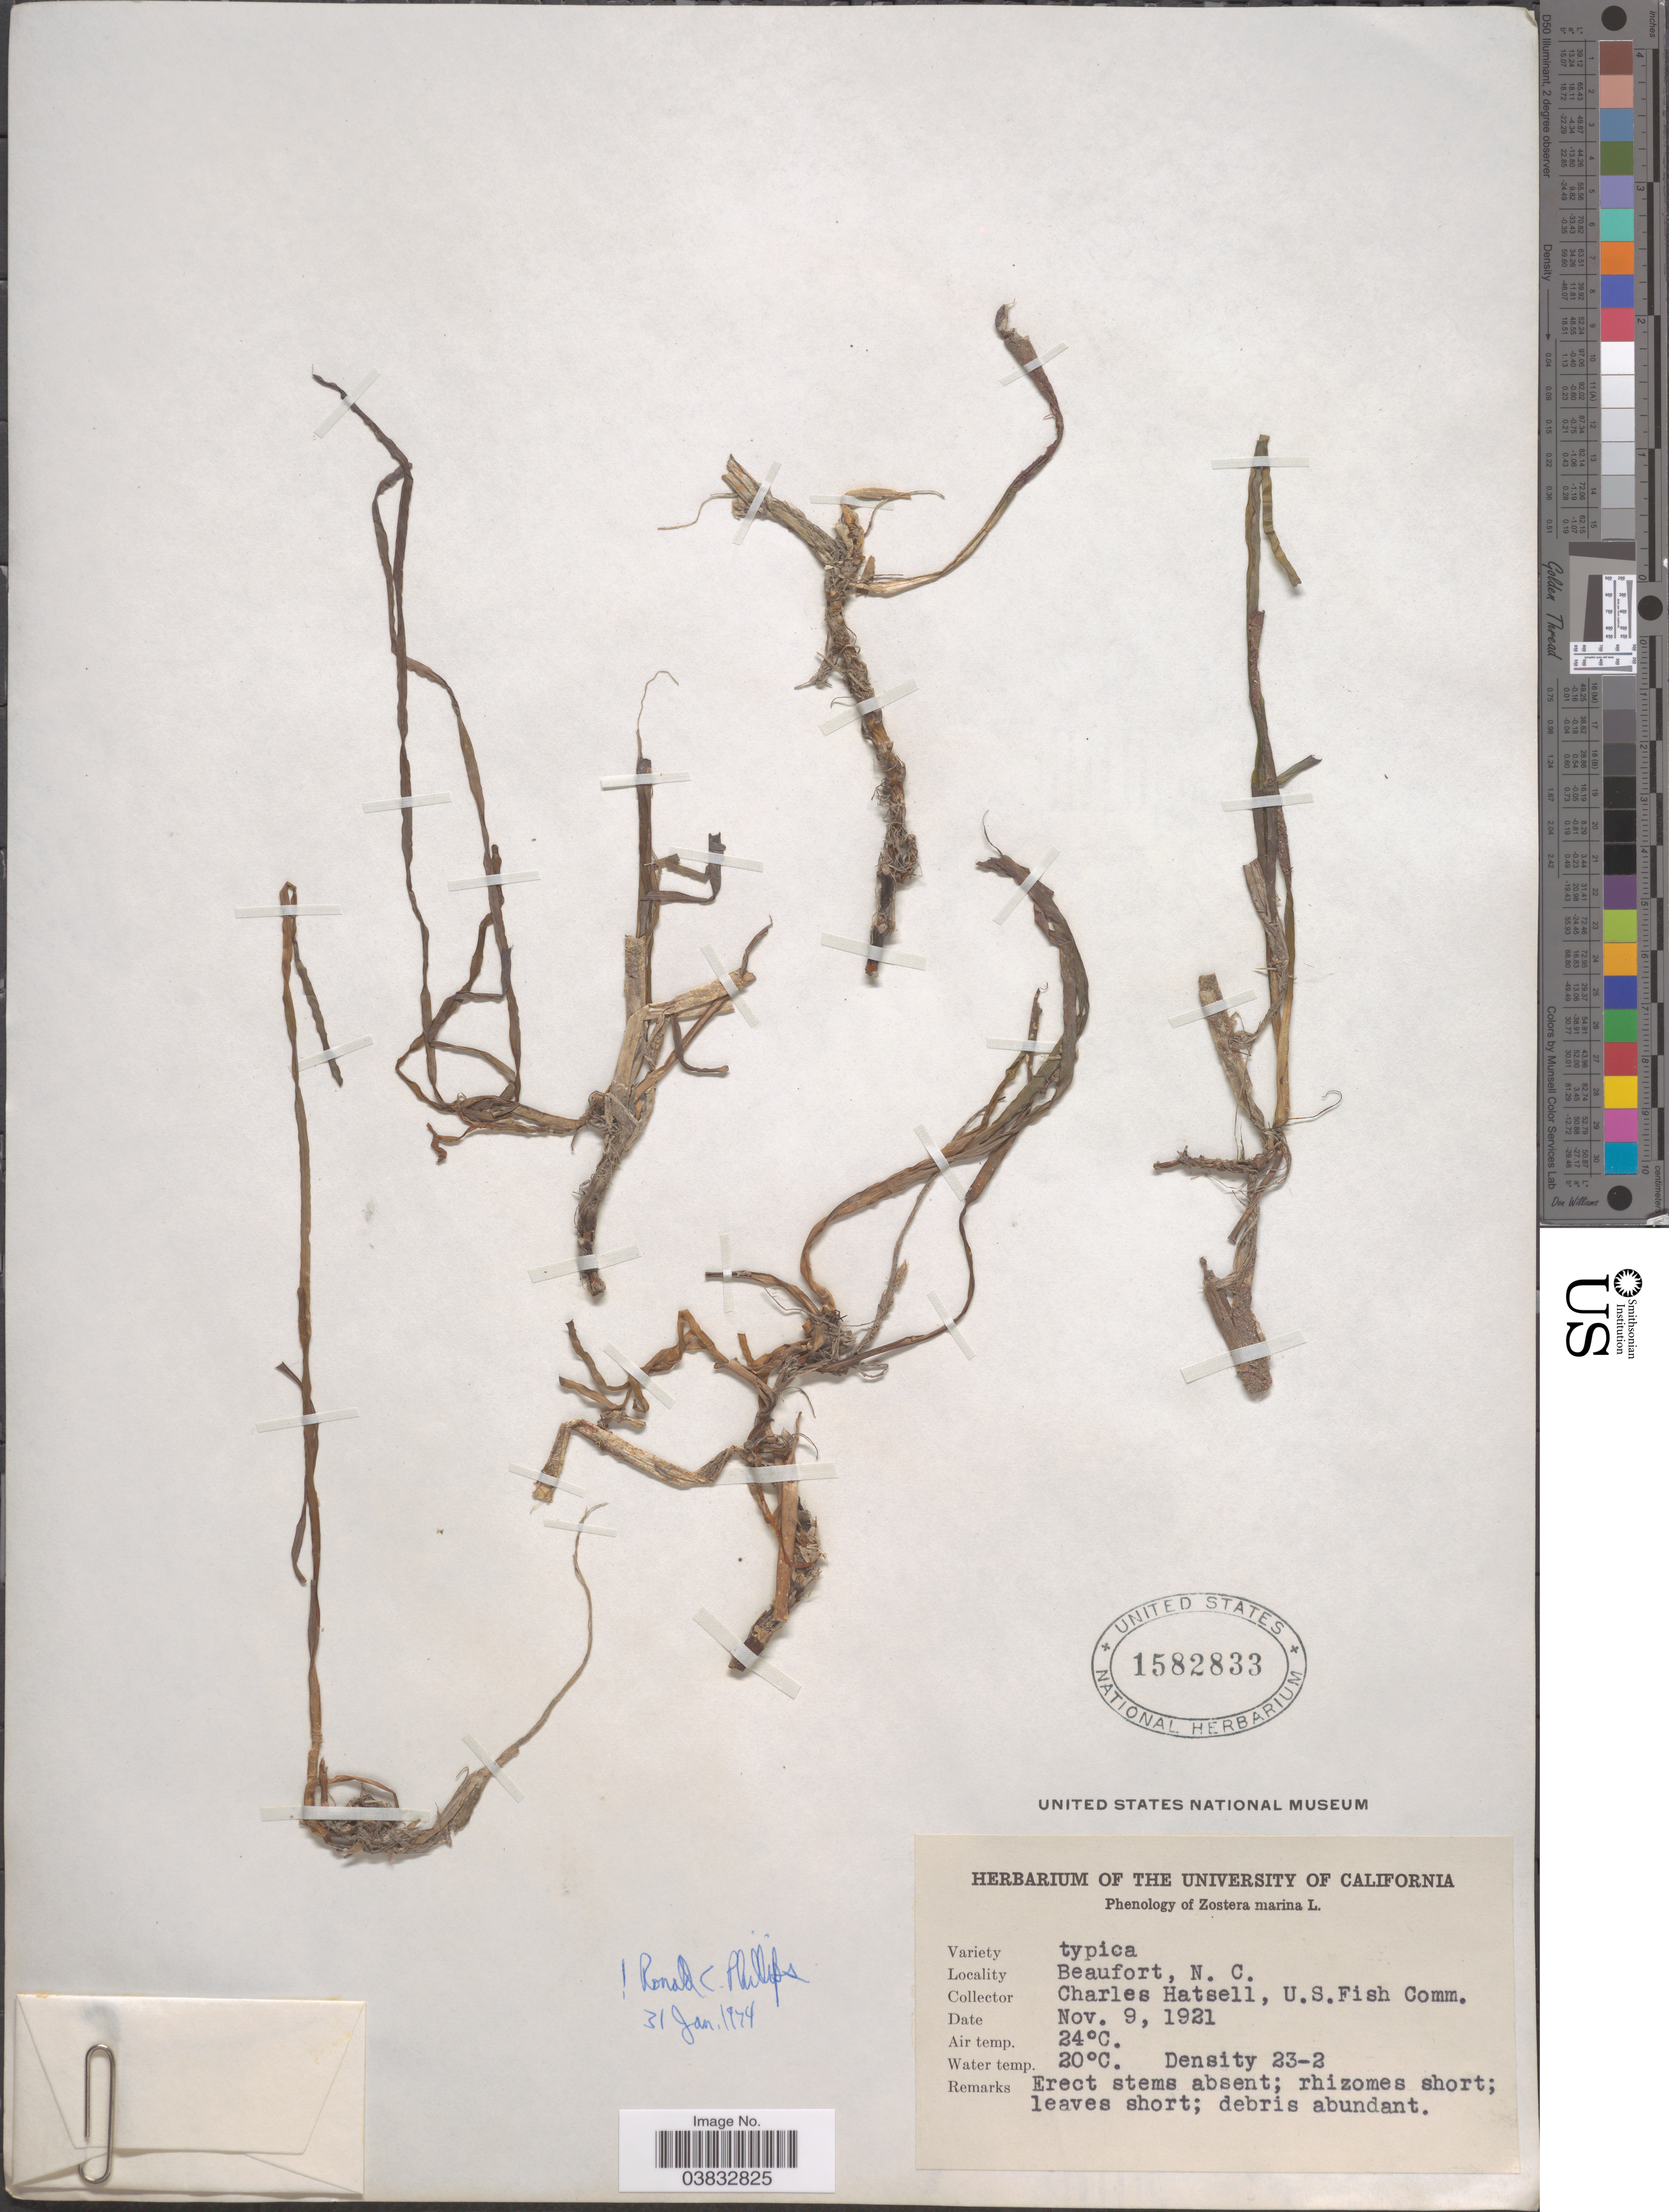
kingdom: Plantae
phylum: Tracheophyta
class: Liliopsida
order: Alismatales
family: Zosteraceae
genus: Zostera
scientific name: Zostera marina var. typica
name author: L.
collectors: C. Hatsell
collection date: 1921-11-09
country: United States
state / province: North Carolina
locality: Beaufort.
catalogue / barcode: US 1582833